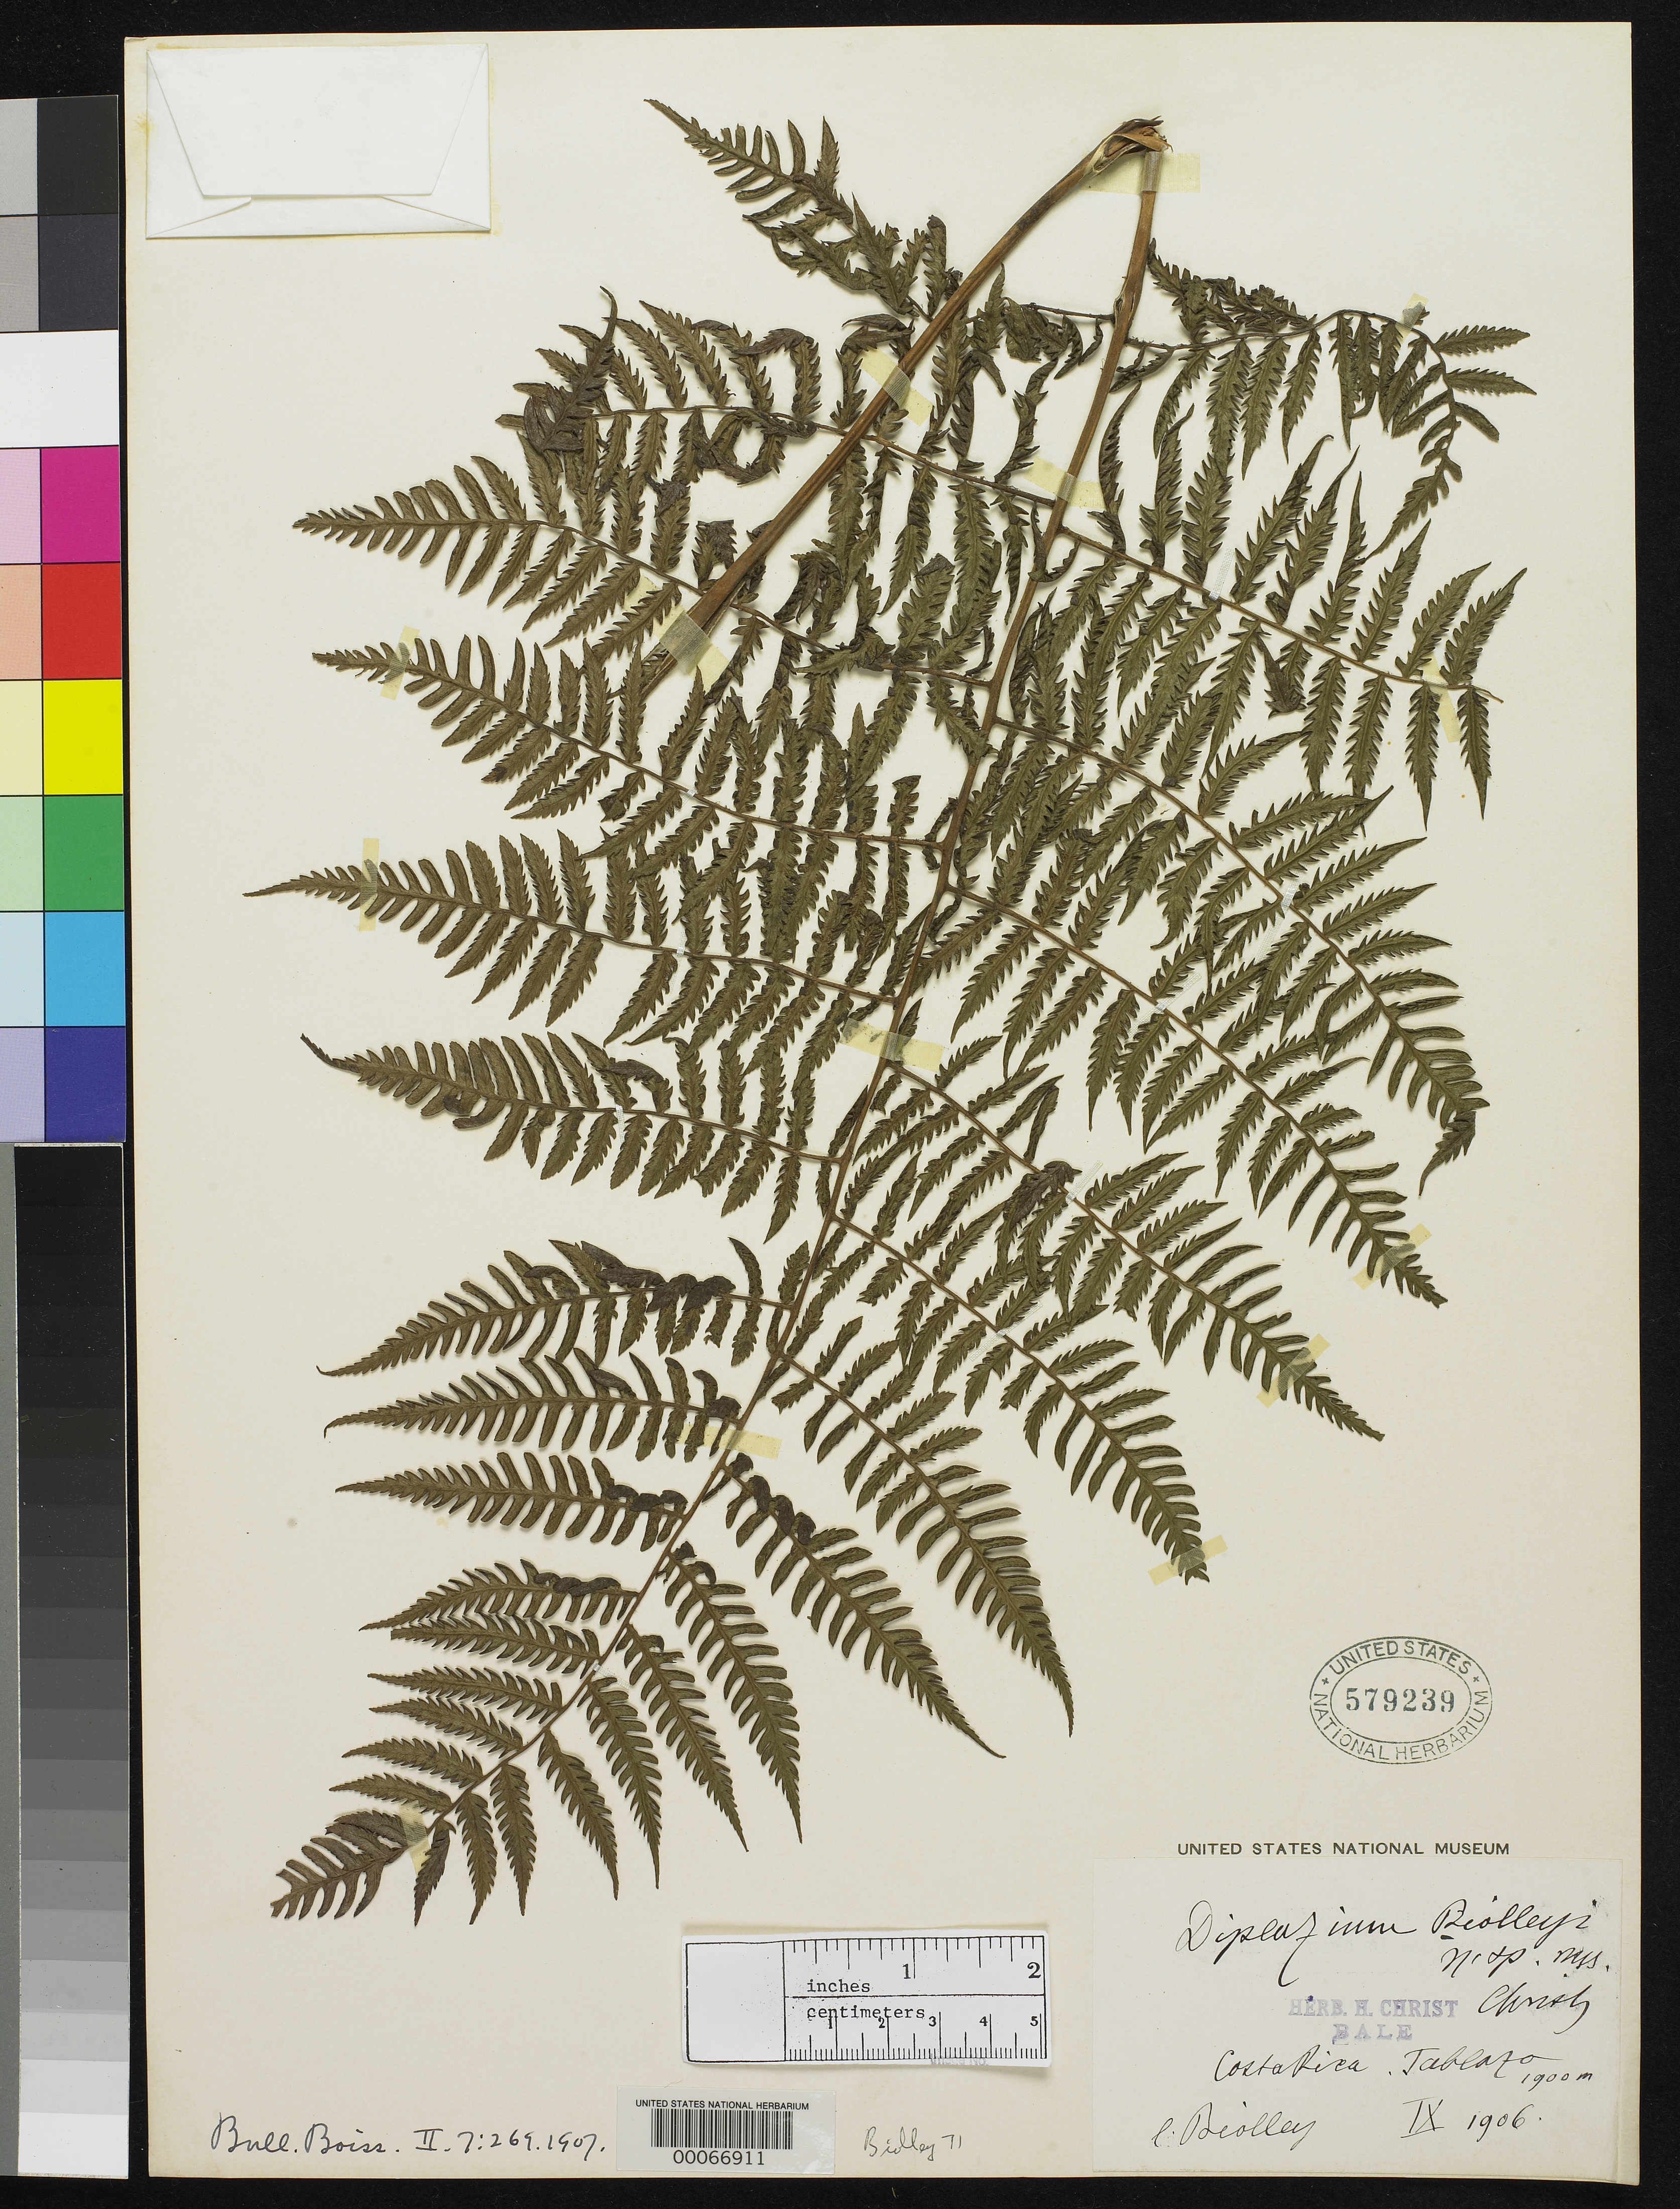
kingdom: Plantae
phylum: Tracheophyta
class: Polypodiopsida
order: Polypodiales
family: Athyriaceae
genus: Diplazium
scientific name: Diplazium biolleyi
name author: Christ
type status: Isotype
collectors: P. Biolley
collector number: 71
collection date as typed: Sep 1906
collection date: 1906-09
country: Costa Rica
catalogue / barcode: US 579239